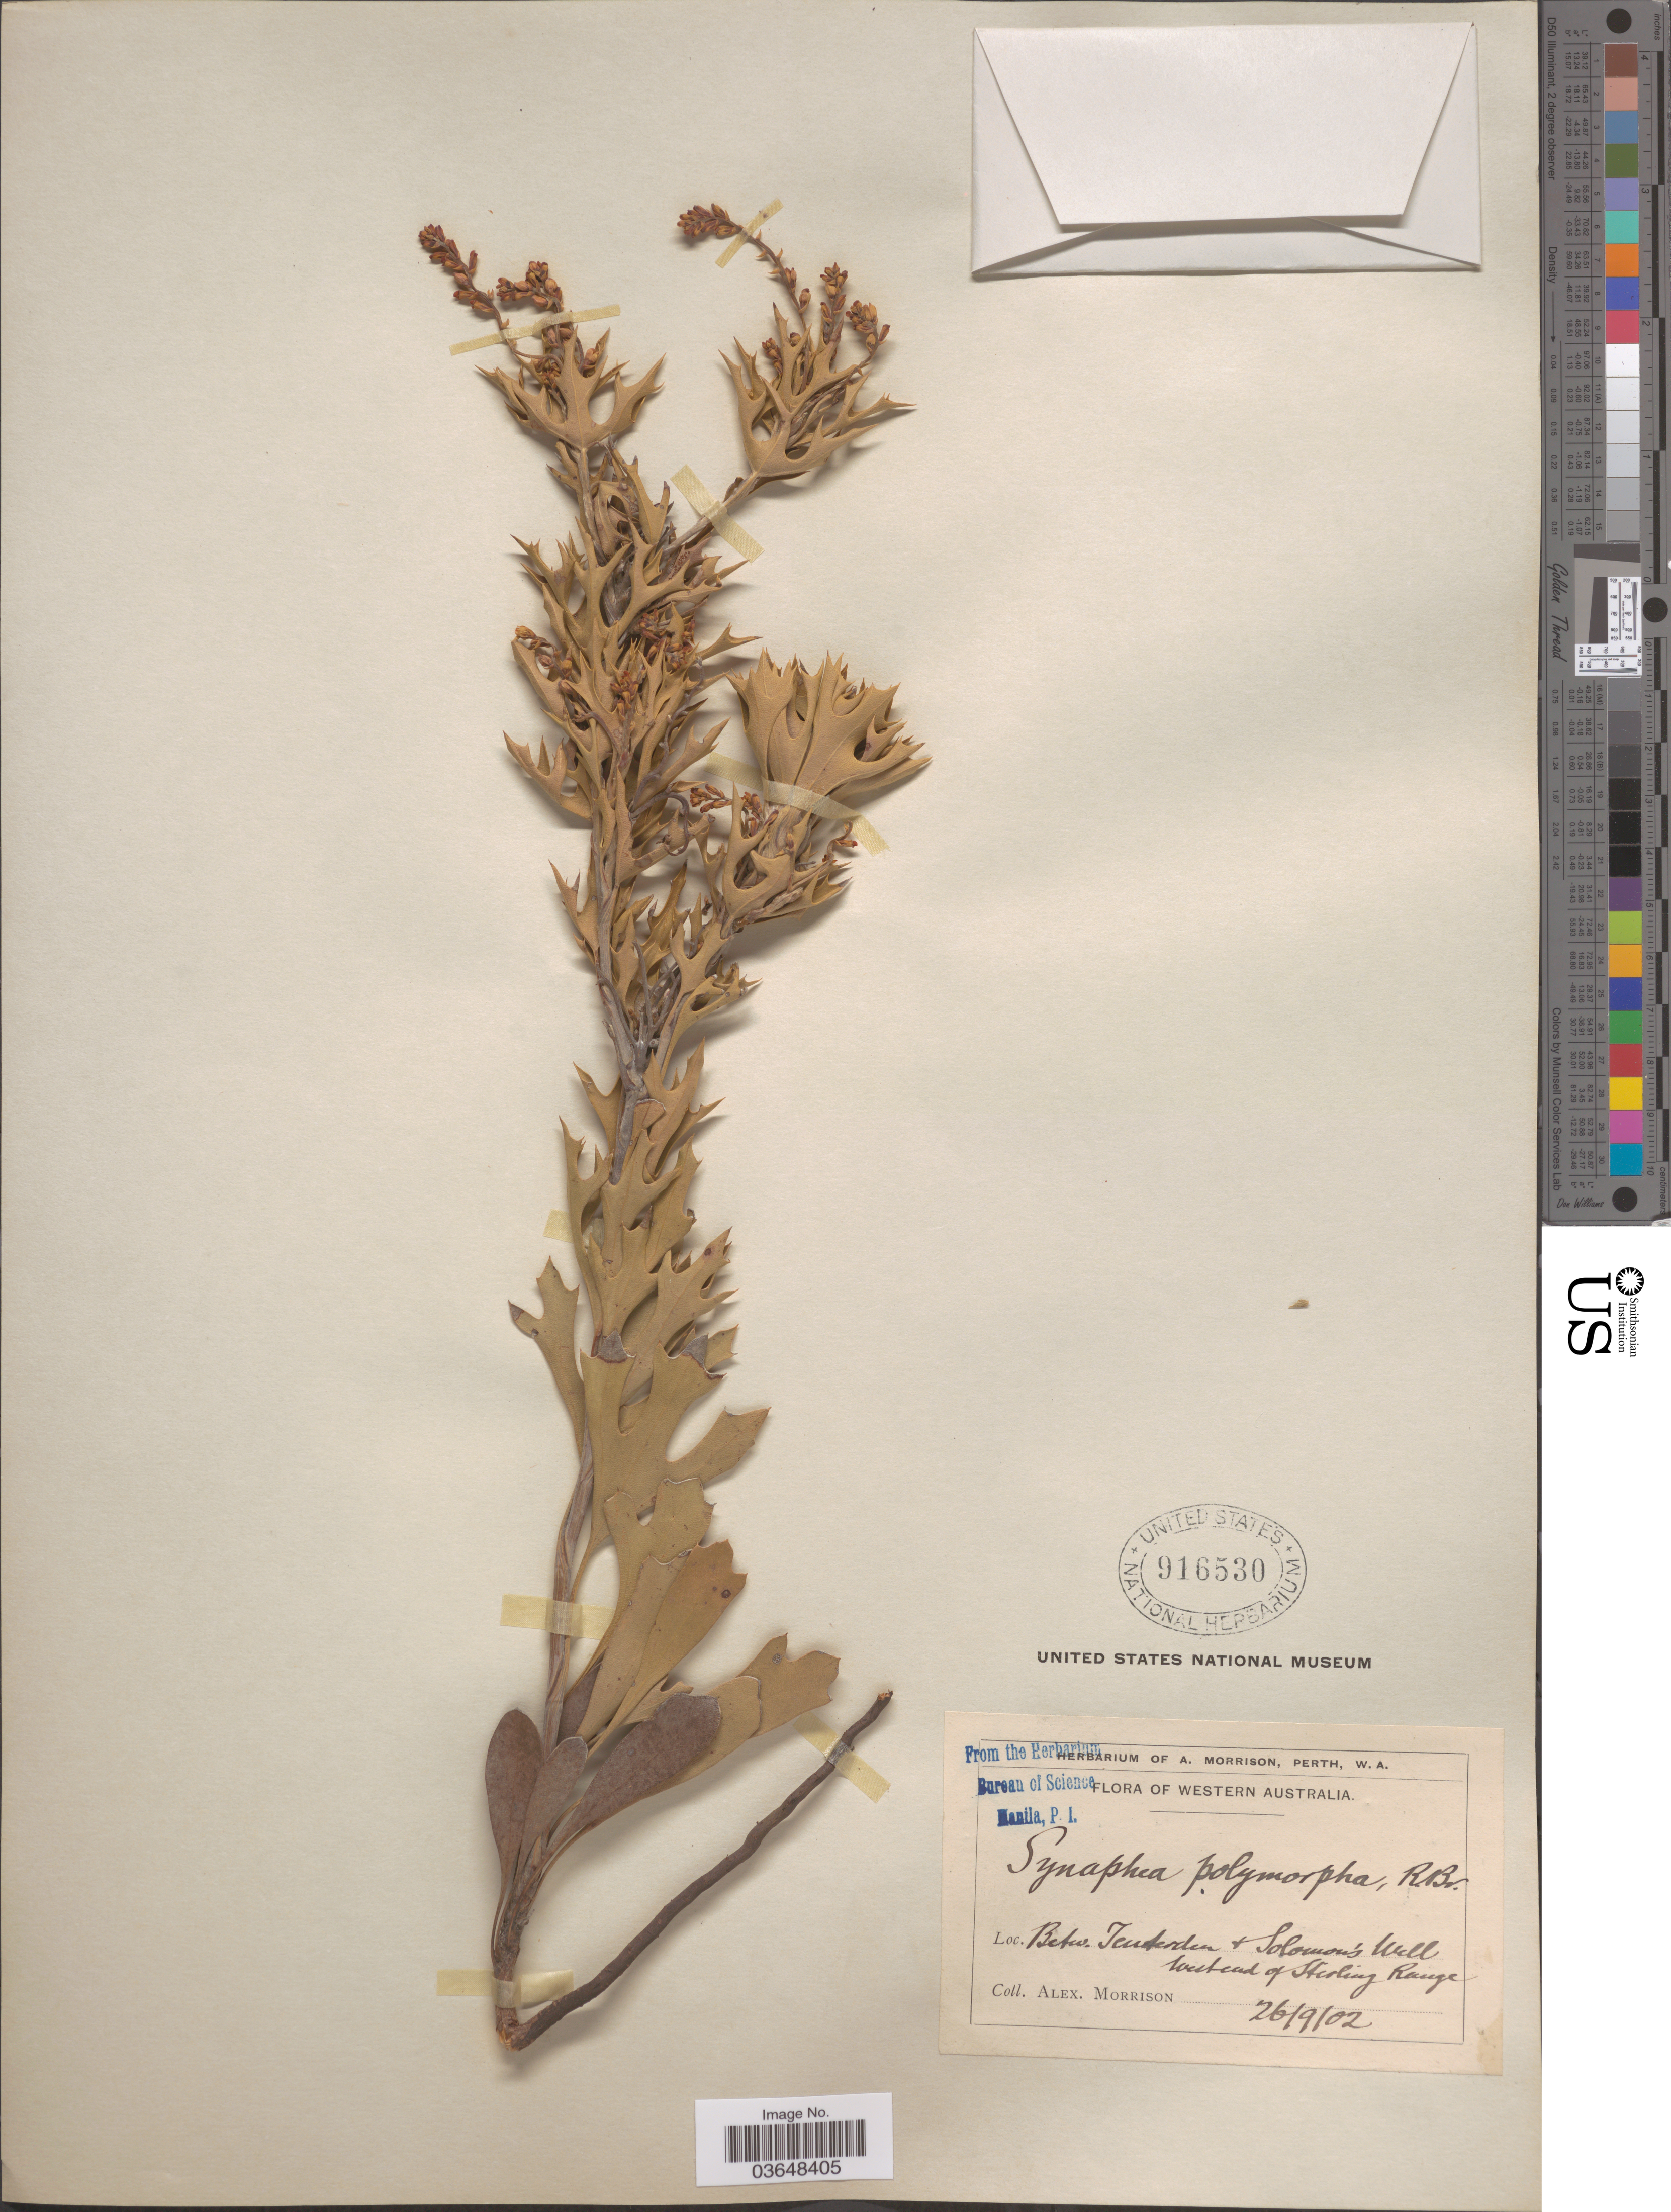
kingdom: Plantae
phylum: Tracheophyta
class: Magnoliopsida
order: Proteales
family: Proteaceae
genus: Synaphea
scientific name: Synaphea polymorpha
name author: R. Br.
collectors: A. Morrison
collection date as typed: Transcribed d/m/y: 26/9/2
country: Australia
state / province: Western Australia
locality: Betw. Tenterden & Solomon's Well west end of Stirling Range.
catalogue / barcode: US 916530